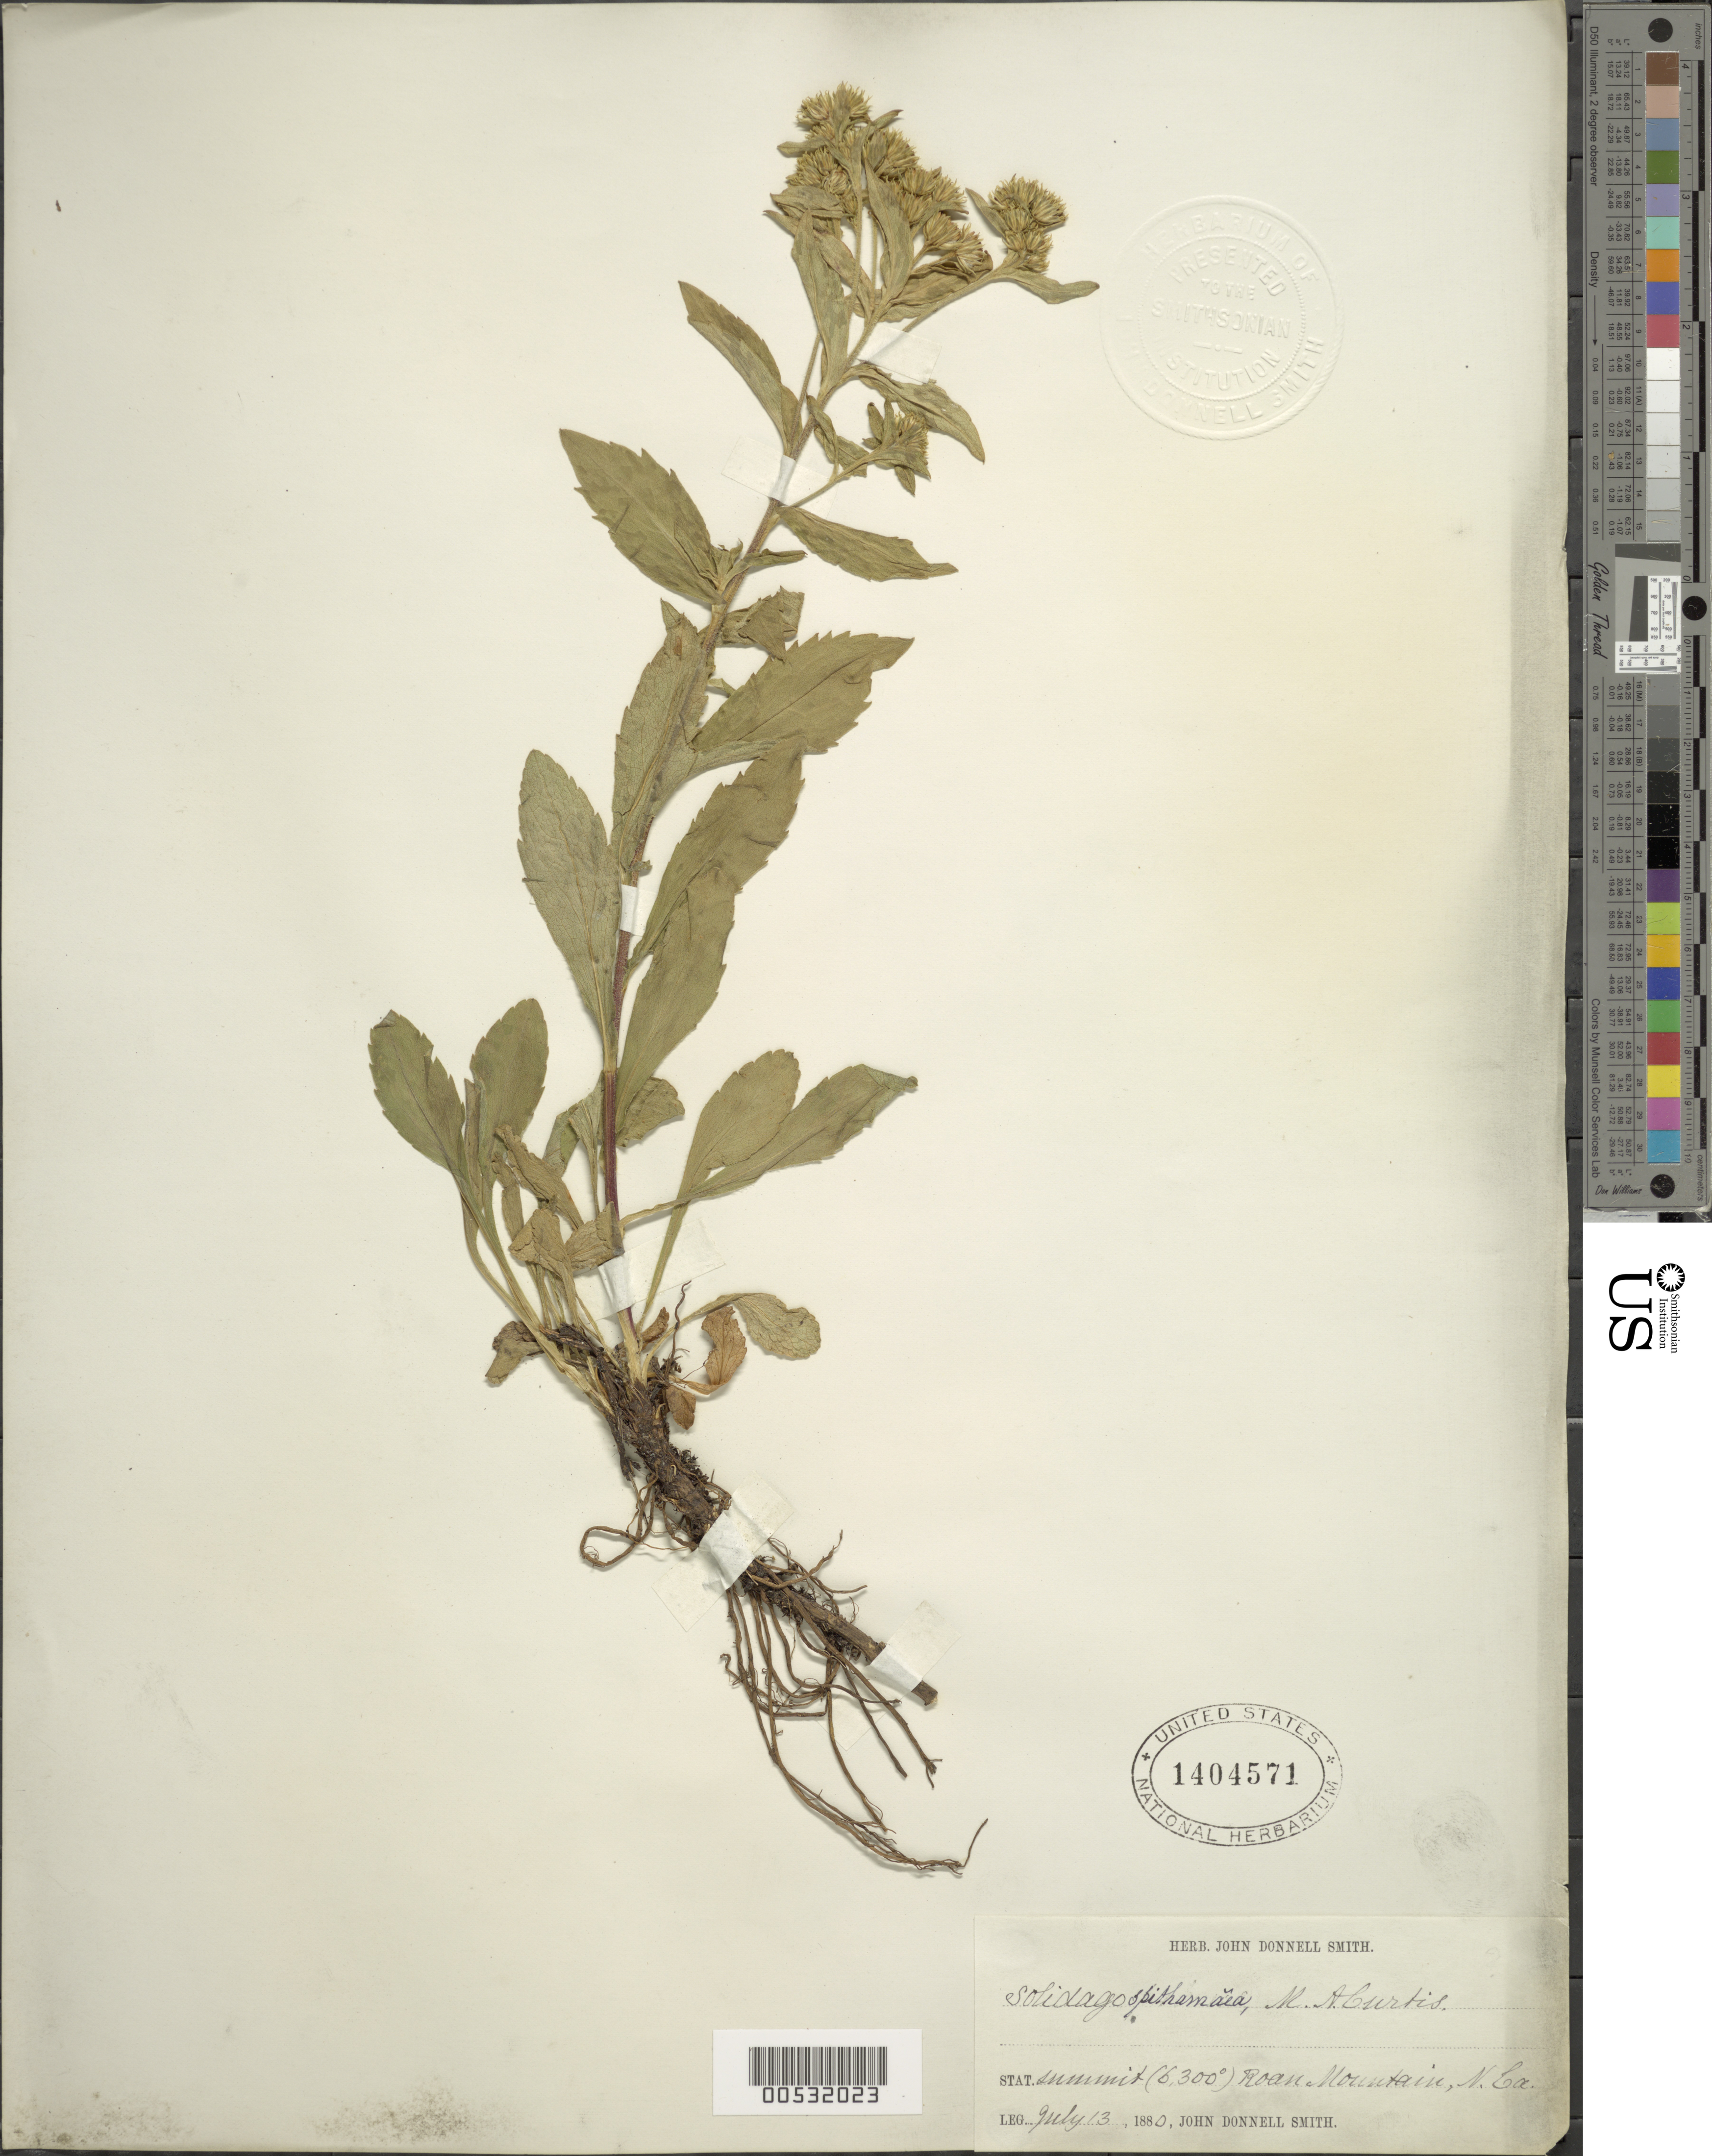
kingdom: Plantae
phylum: Tracheophyta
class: Magnoliopsida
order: Asterales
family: Asteraceae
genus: Solidago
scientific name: Solidago spithamaea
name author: M.A. Curtis ex A. Gray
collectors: J. Donnell Smith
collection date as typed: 13 Jul 1880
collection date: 1880-07-13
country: United States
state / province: North Carolina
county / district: Mitchell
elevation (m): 1920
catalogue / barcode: US 1404571